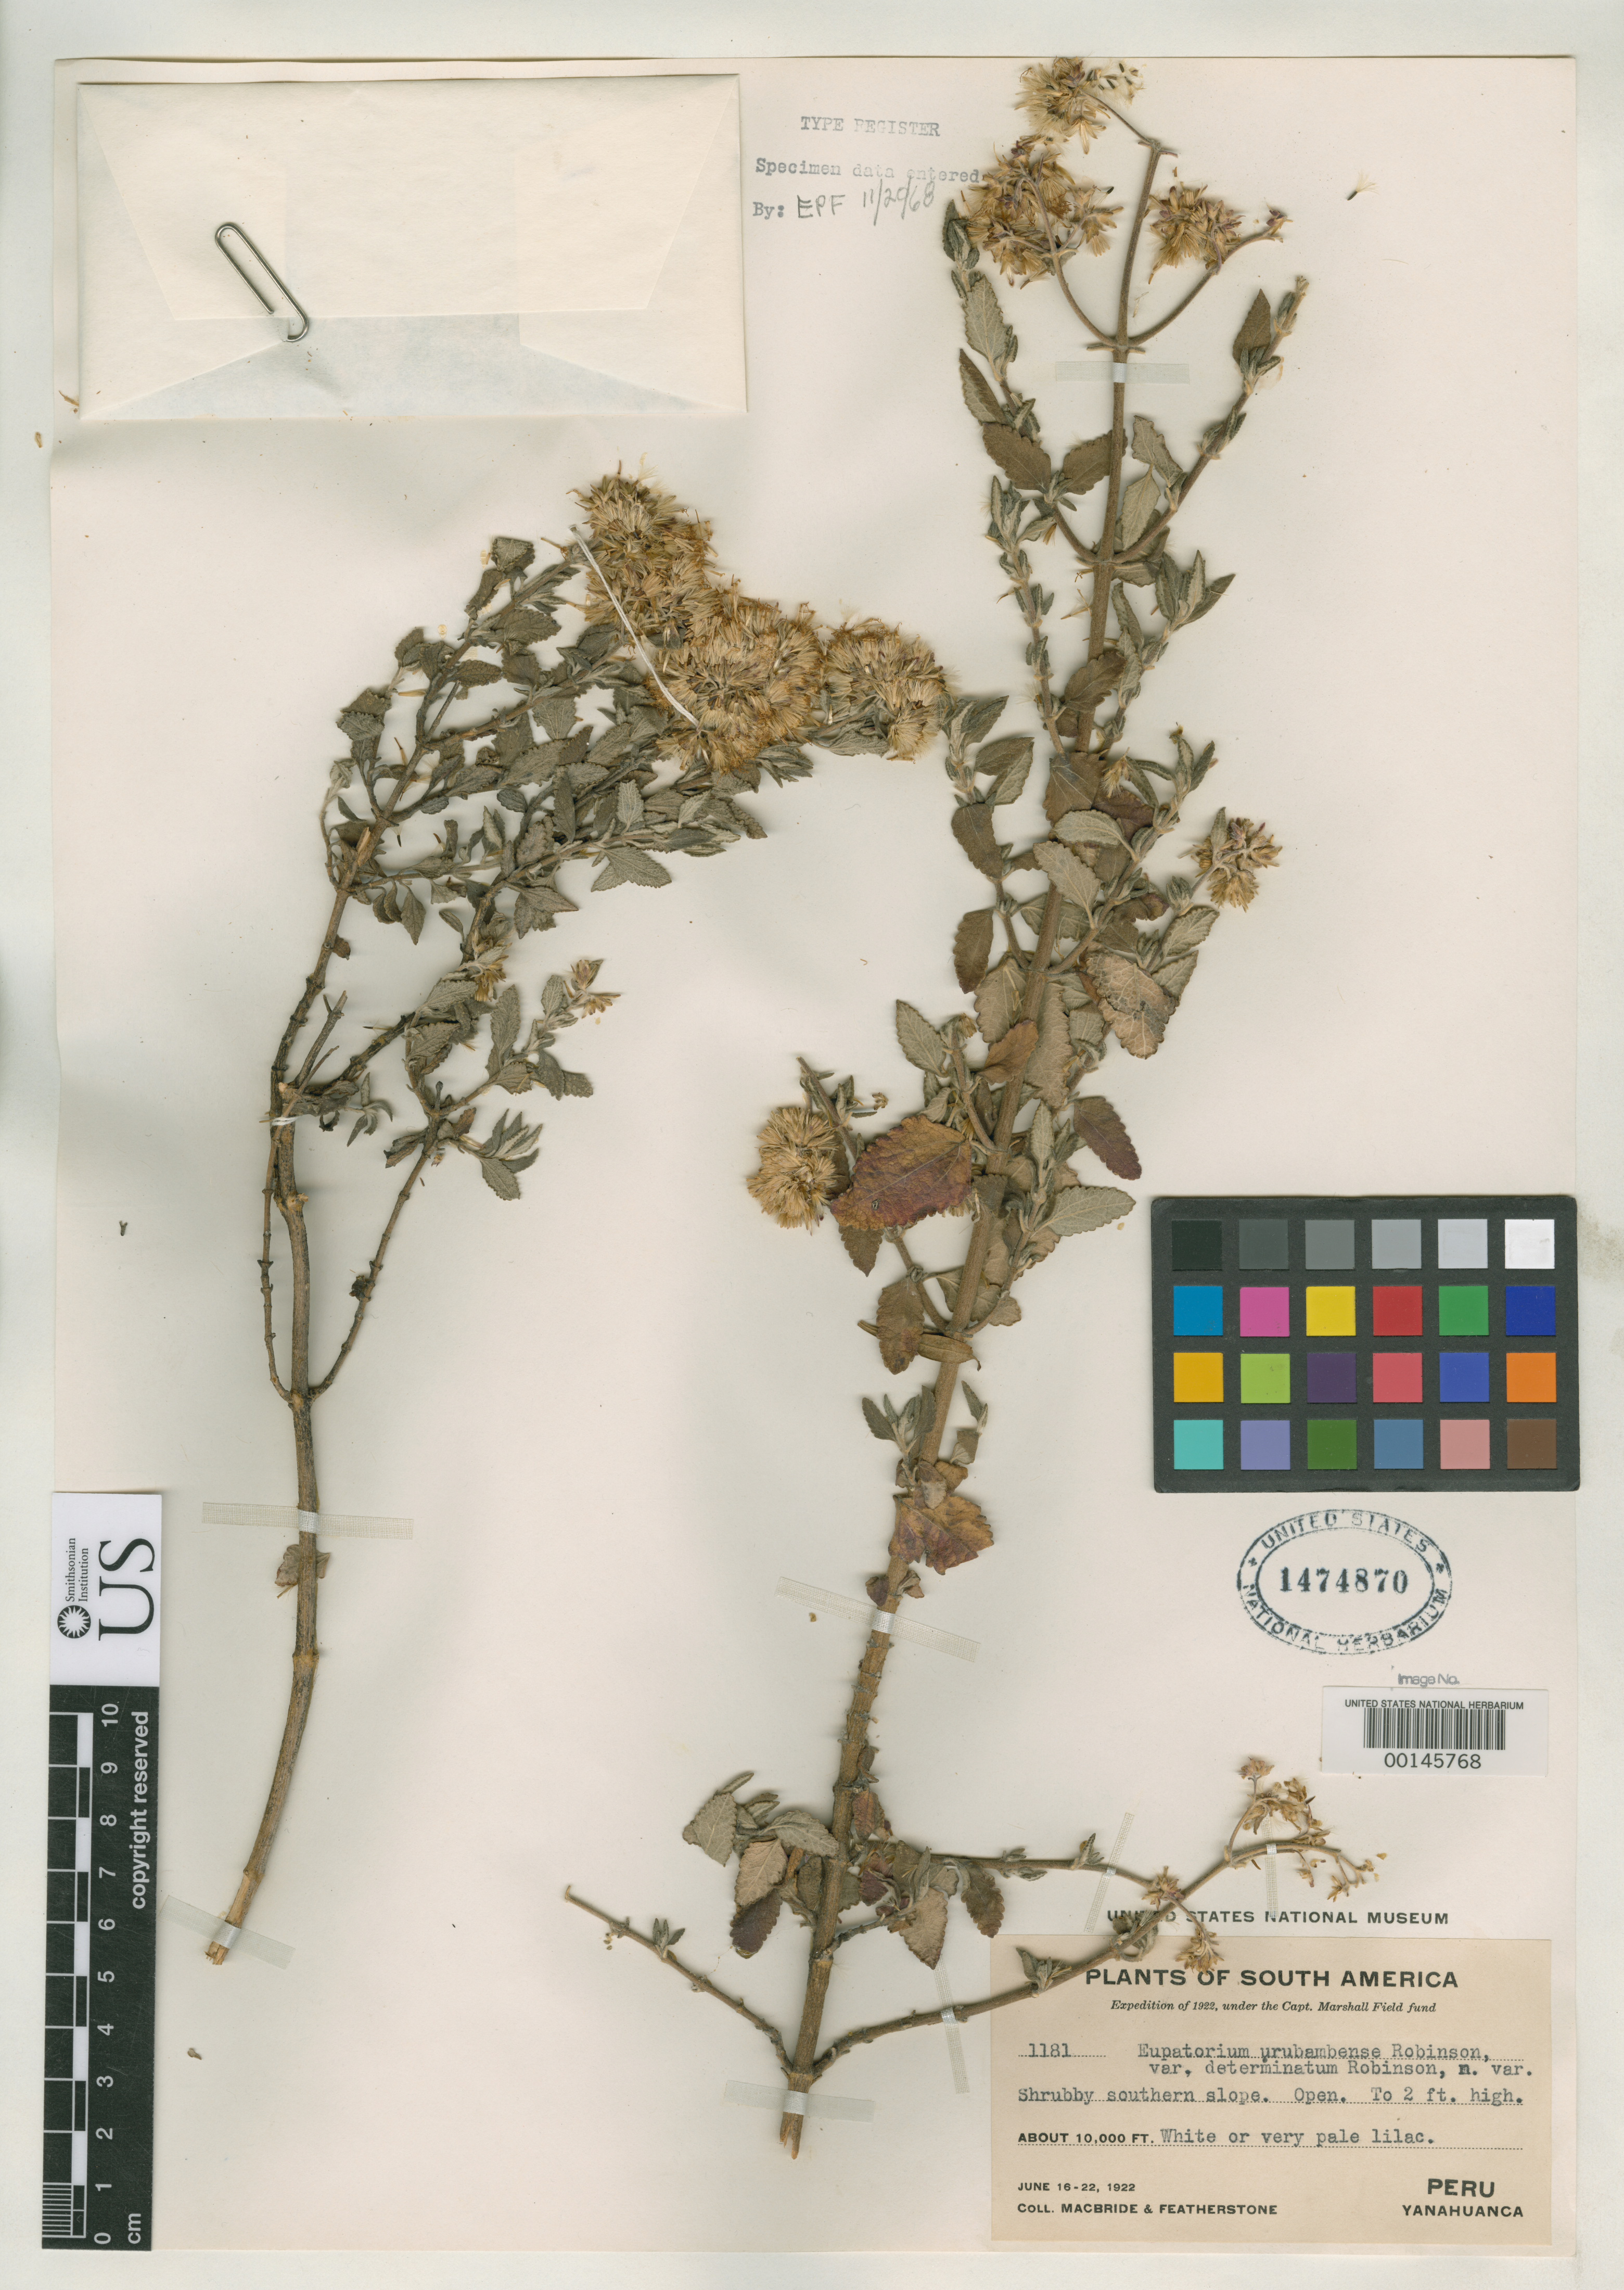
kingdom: Plantae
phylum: Tracheophyta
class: Magnoliopsida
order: Asterales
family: Asteraceae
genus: Eupatorium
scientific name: Eupatorium urubambense var. determinatum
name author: B.L. Rob.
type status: Isotype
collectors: J. F. Macbride & W. Featherstone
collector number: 1181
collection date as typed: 16 Jun 1922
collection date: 1922-06-16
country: Peru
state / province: Huánuco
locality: Yanahuanca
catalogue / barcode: US 1474870